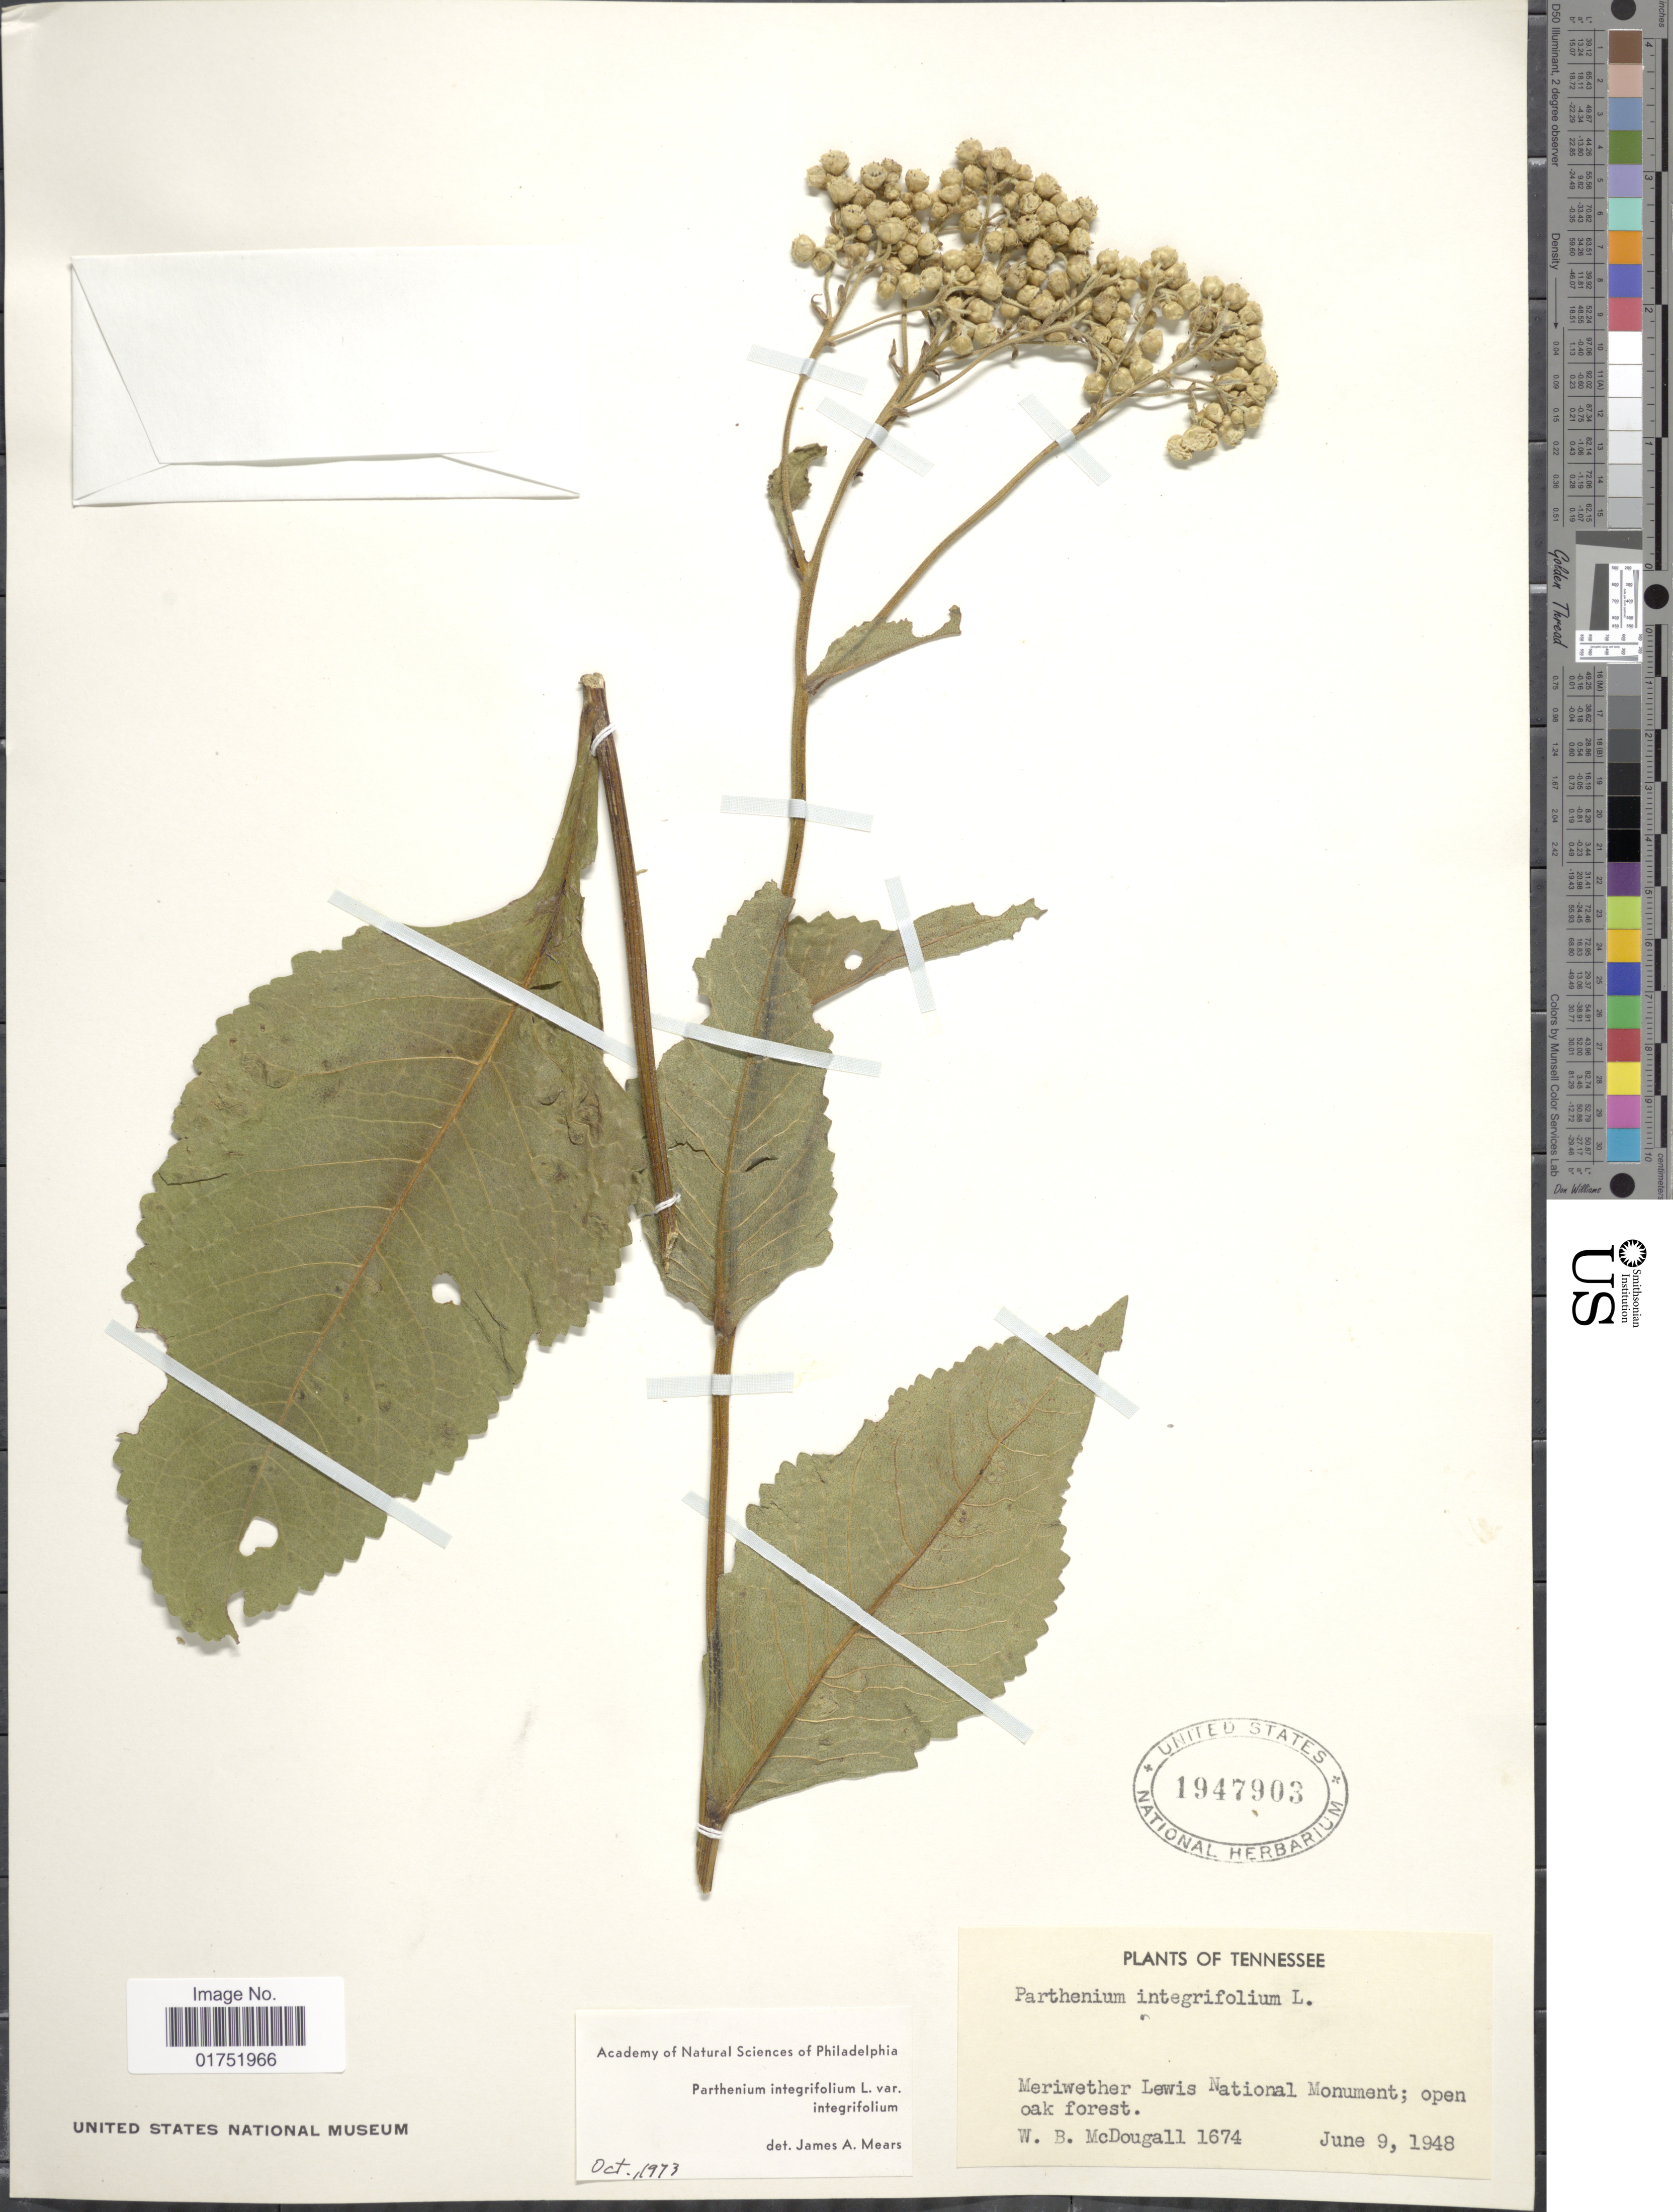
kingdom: Plantae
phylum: Tracheophyta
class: Magnoliopsida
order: Asterales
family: Asteraceae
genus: Parthenium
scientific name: Parthenium integrifolium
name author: L.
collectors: W. B. McDougall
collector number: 1674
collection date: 1948-06-09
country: United States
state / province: Tennessee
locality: Meriwether Lewis National Monument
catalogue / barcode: US 1947903